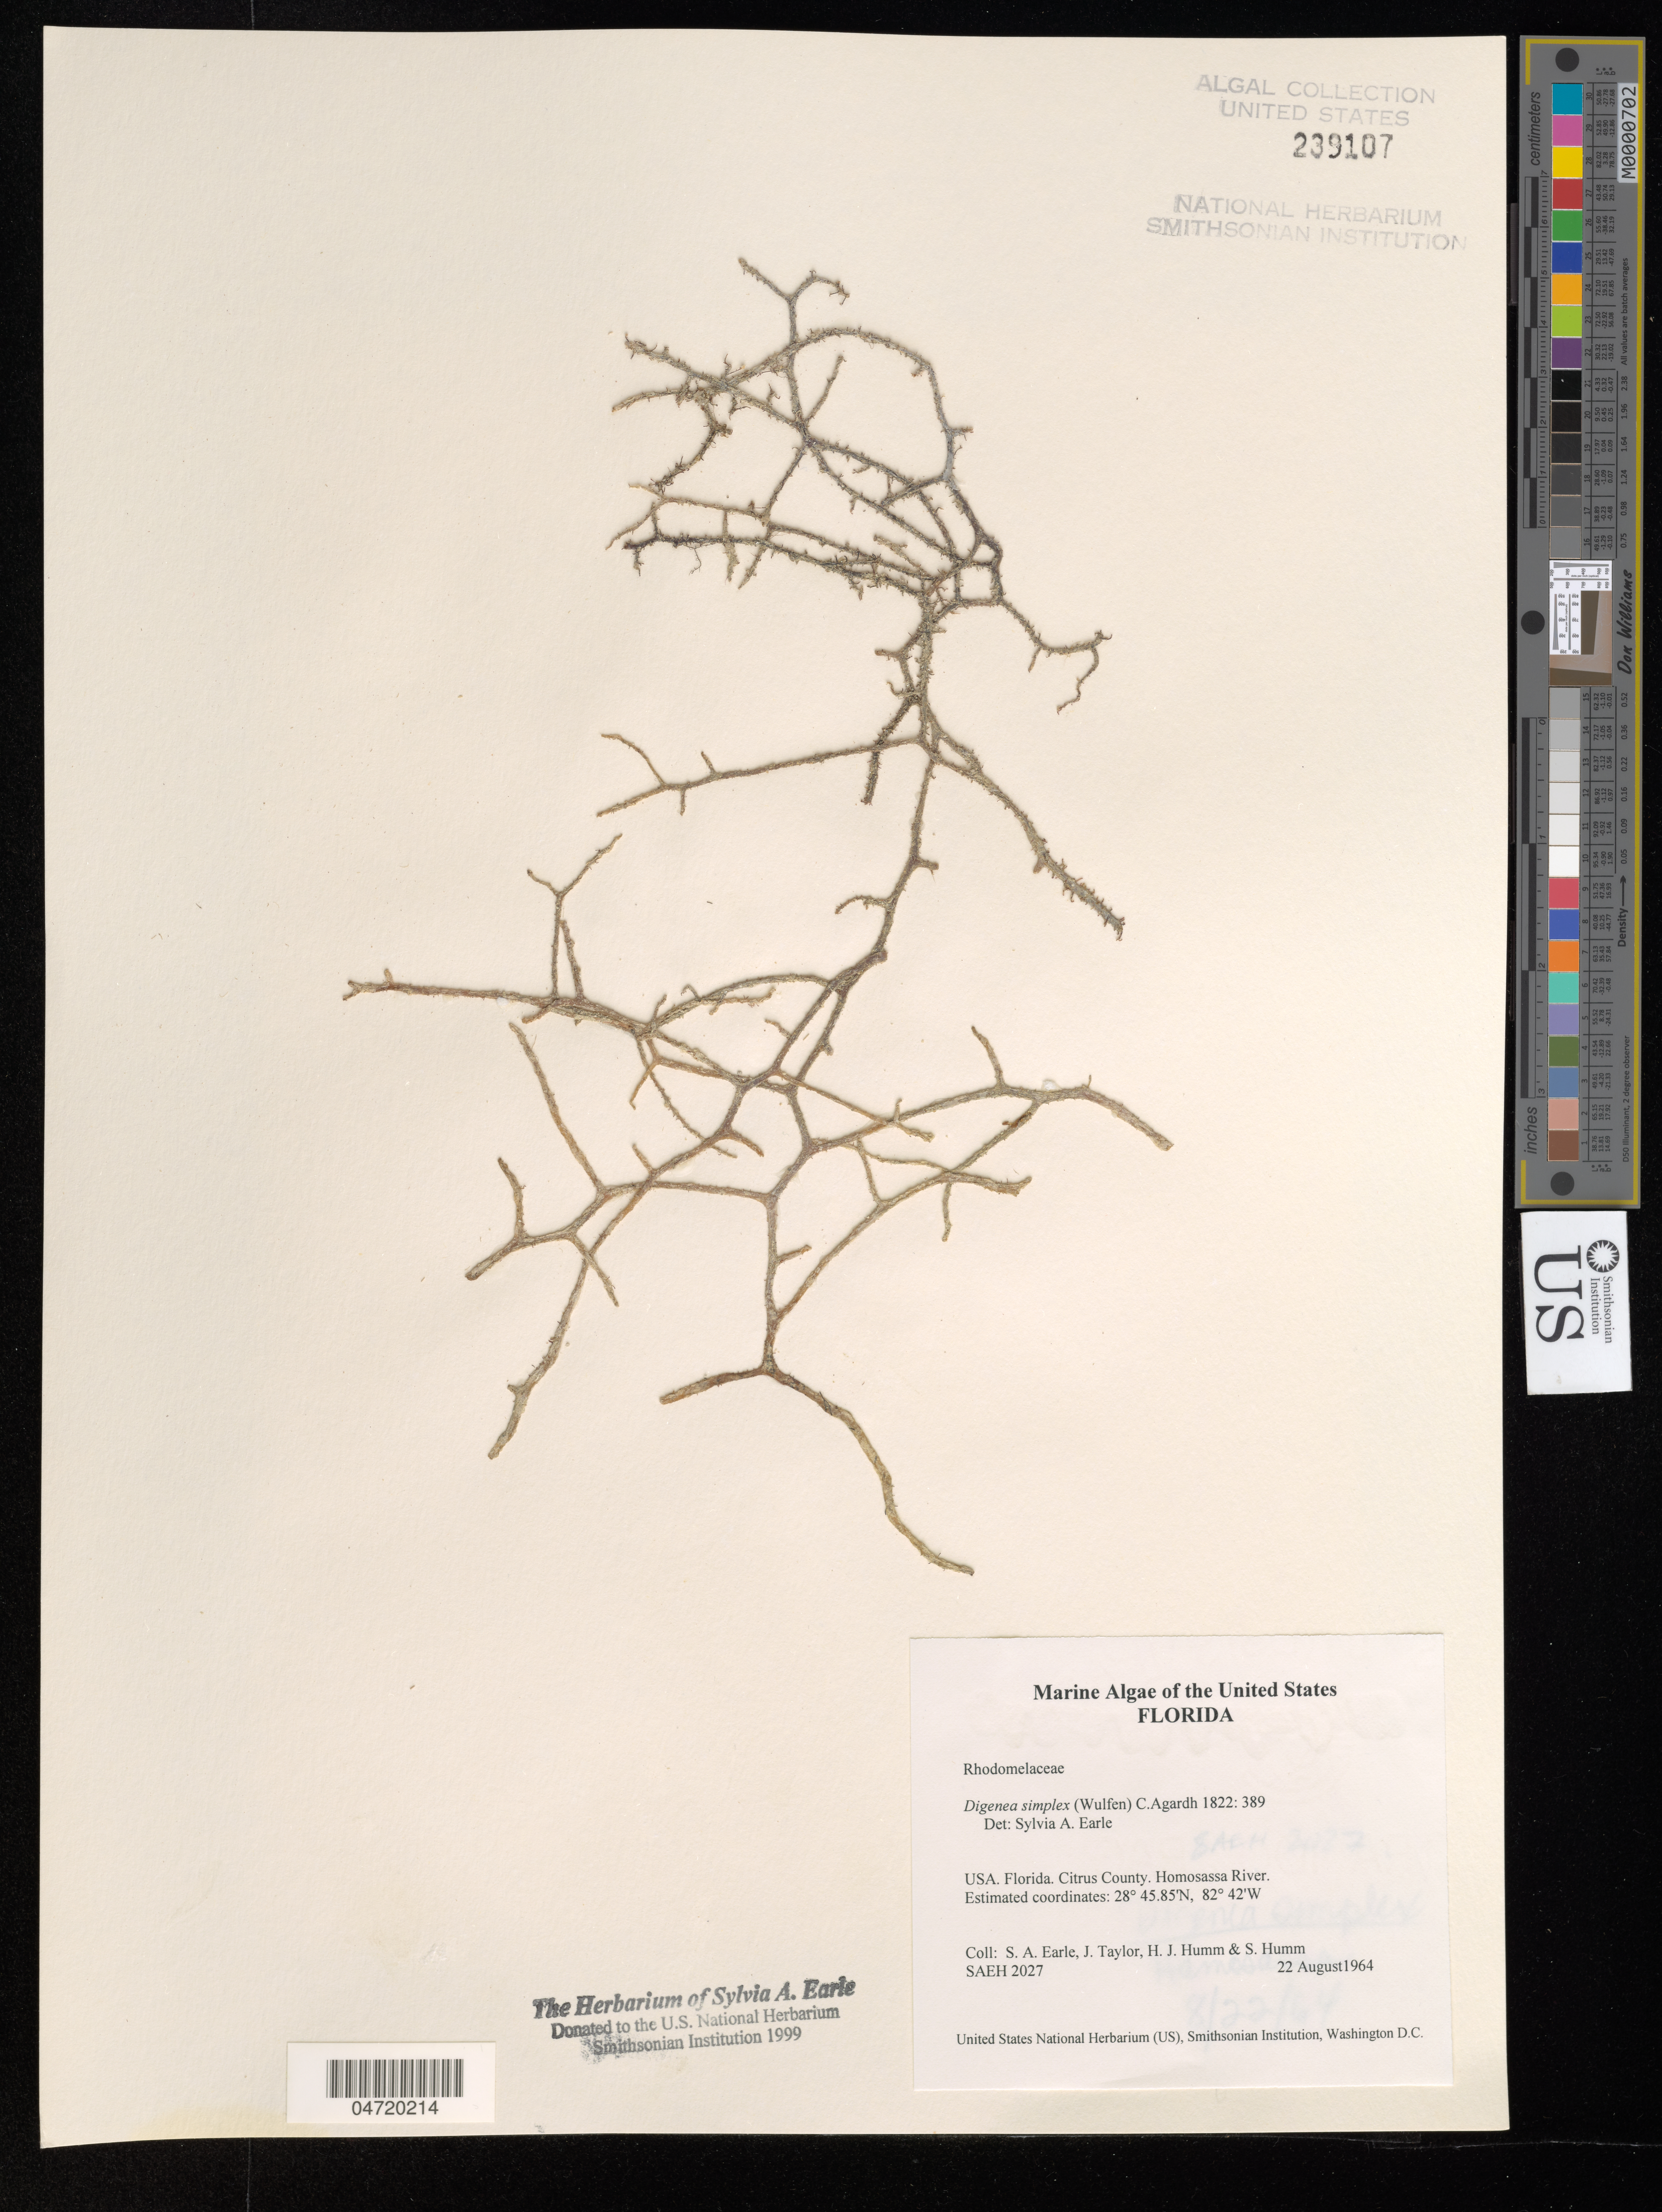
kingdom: Plantae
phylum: Rhodophyta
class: Florideophyceae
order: Ceramiales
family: Rhodomelaceae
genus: Digenea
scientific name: Digenea simplex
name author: (Wulfen) C. Agardh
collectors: S. A. Earle, J. Taylor, H. J. Humm & S. Humm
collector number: SAEH2027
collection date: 1964-08-22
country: United States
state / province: Florida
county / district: Citrus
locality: Citrus County. Homosassa River.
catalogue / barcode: US 239107